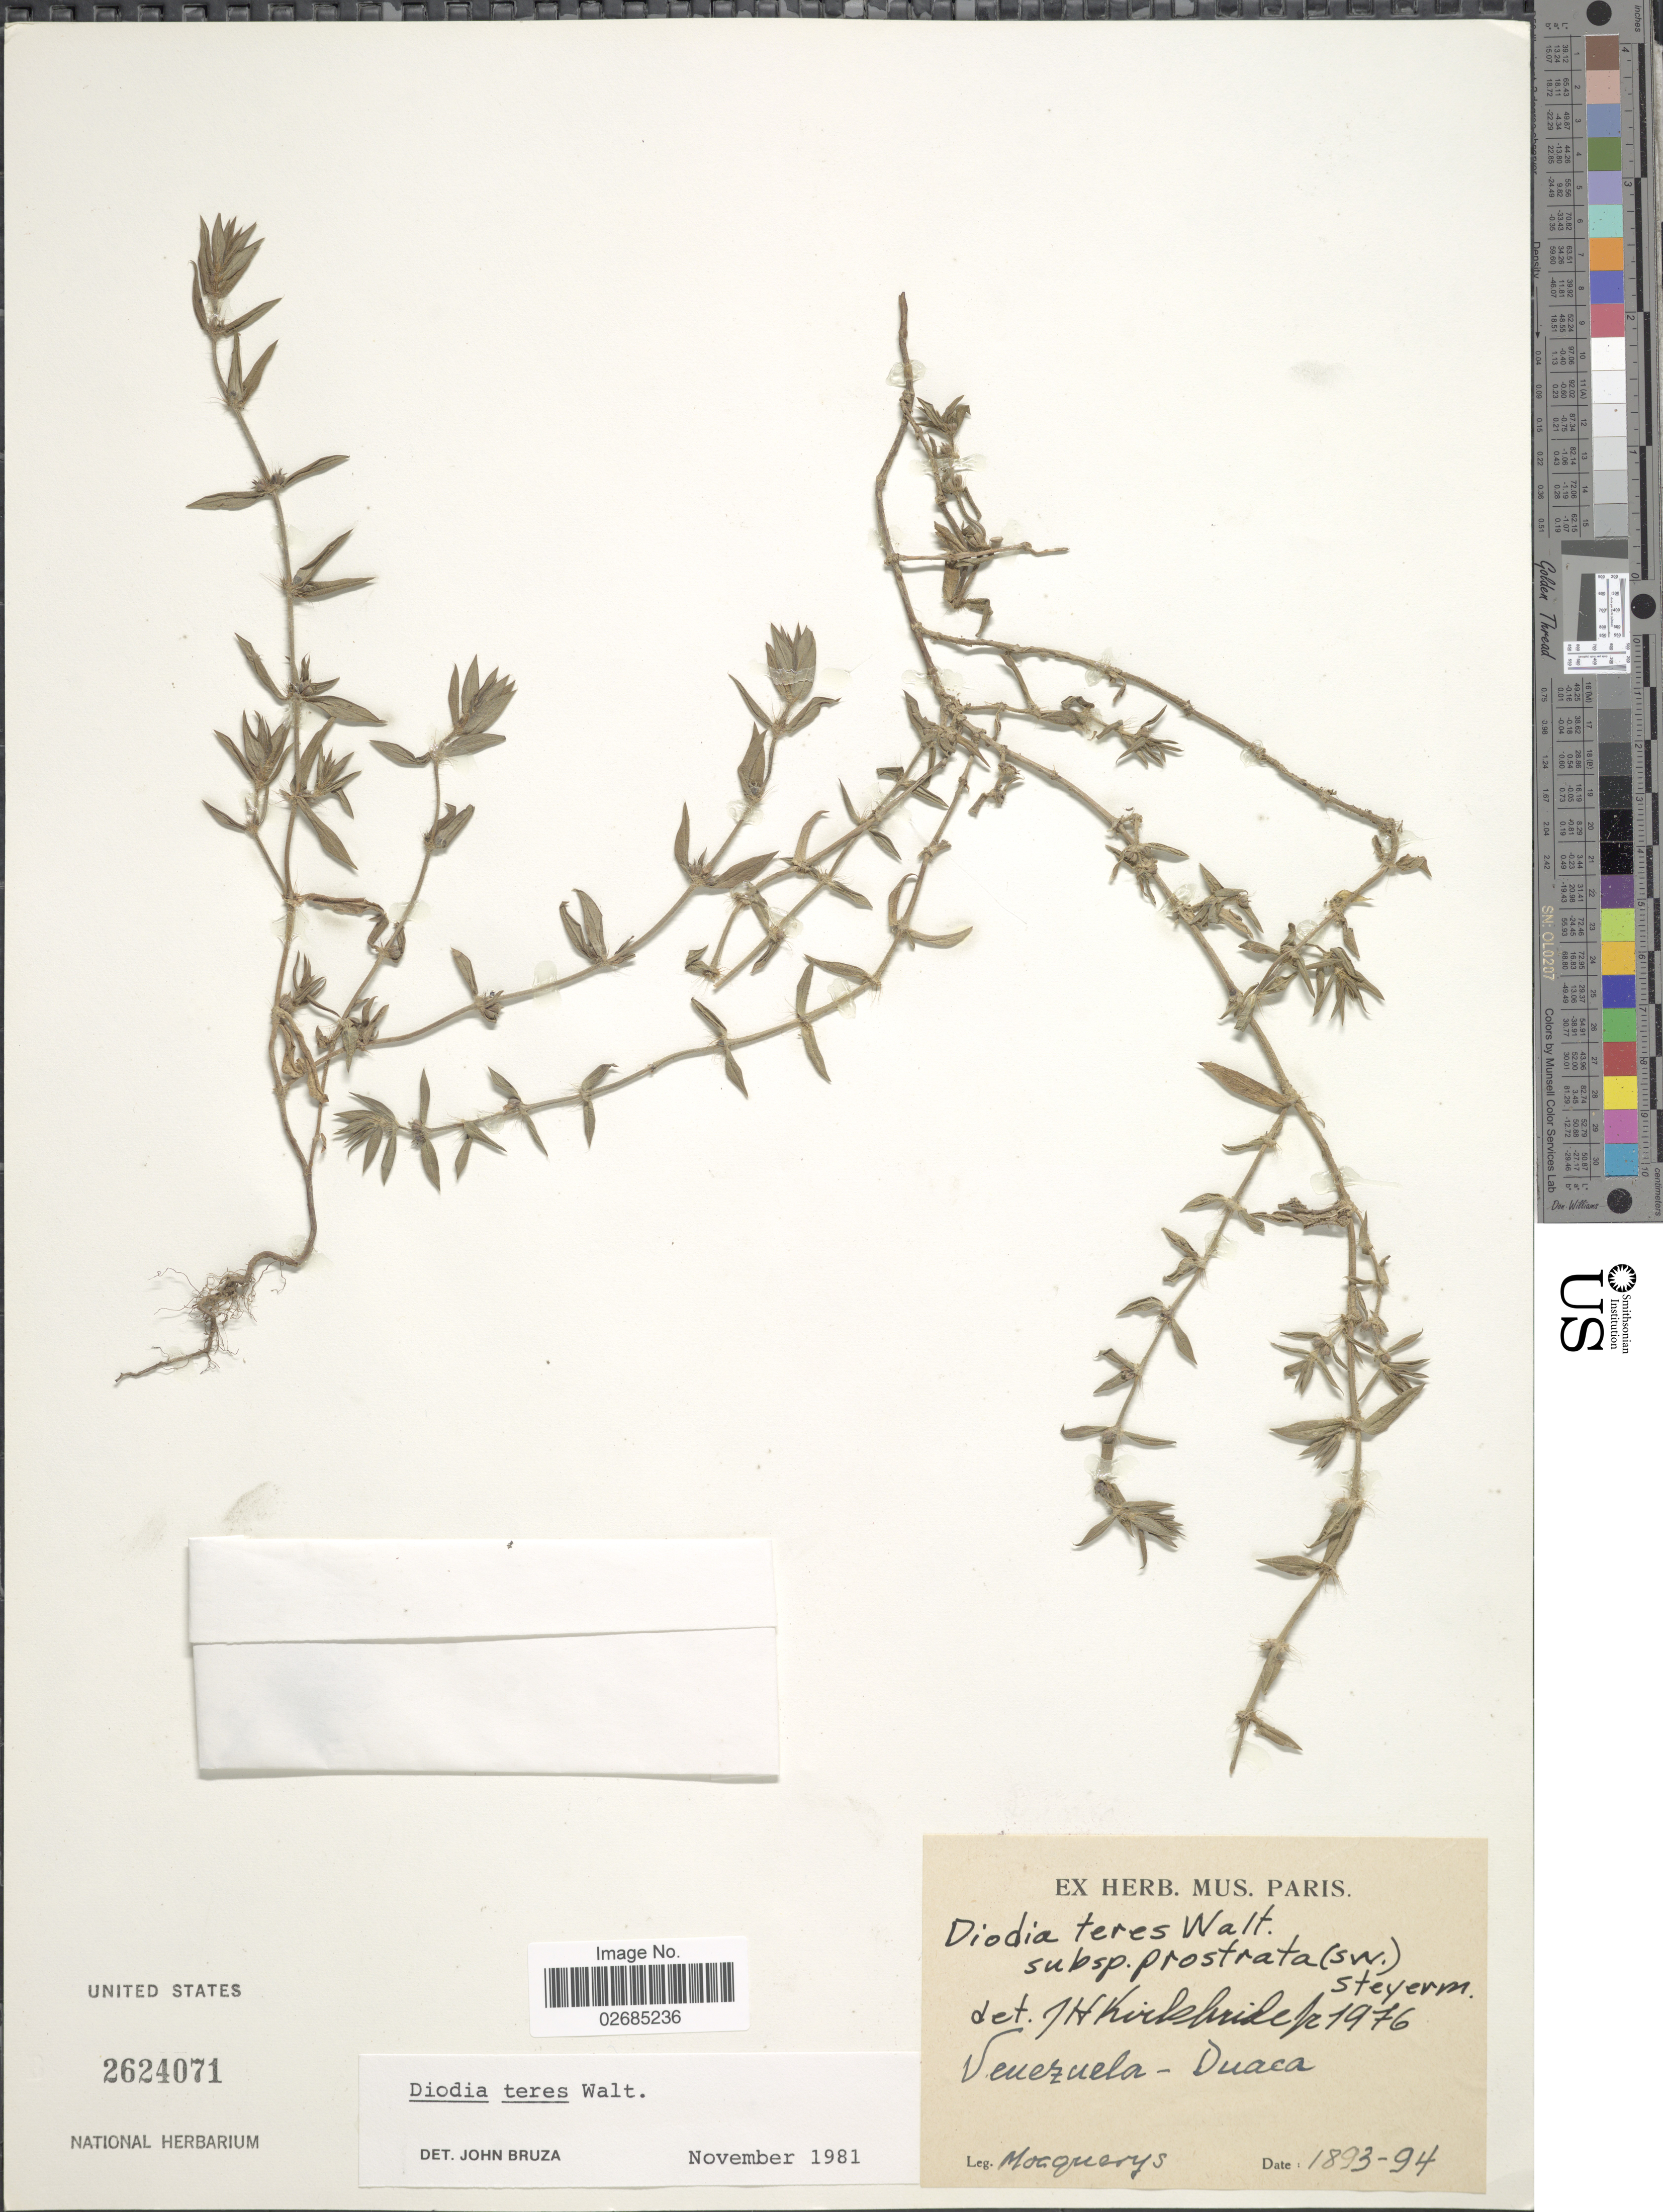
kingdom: Plantae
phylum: Tracheophyta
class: Magnoliopsida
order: Gentianales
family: Rubiaceae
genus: Diodia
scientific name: Diodia teres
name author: Walter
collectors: A. Mocquerys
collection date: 1893/1894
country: Venezuela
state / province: Lara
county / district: Crespo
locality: Duaca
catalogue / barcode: US 2624071